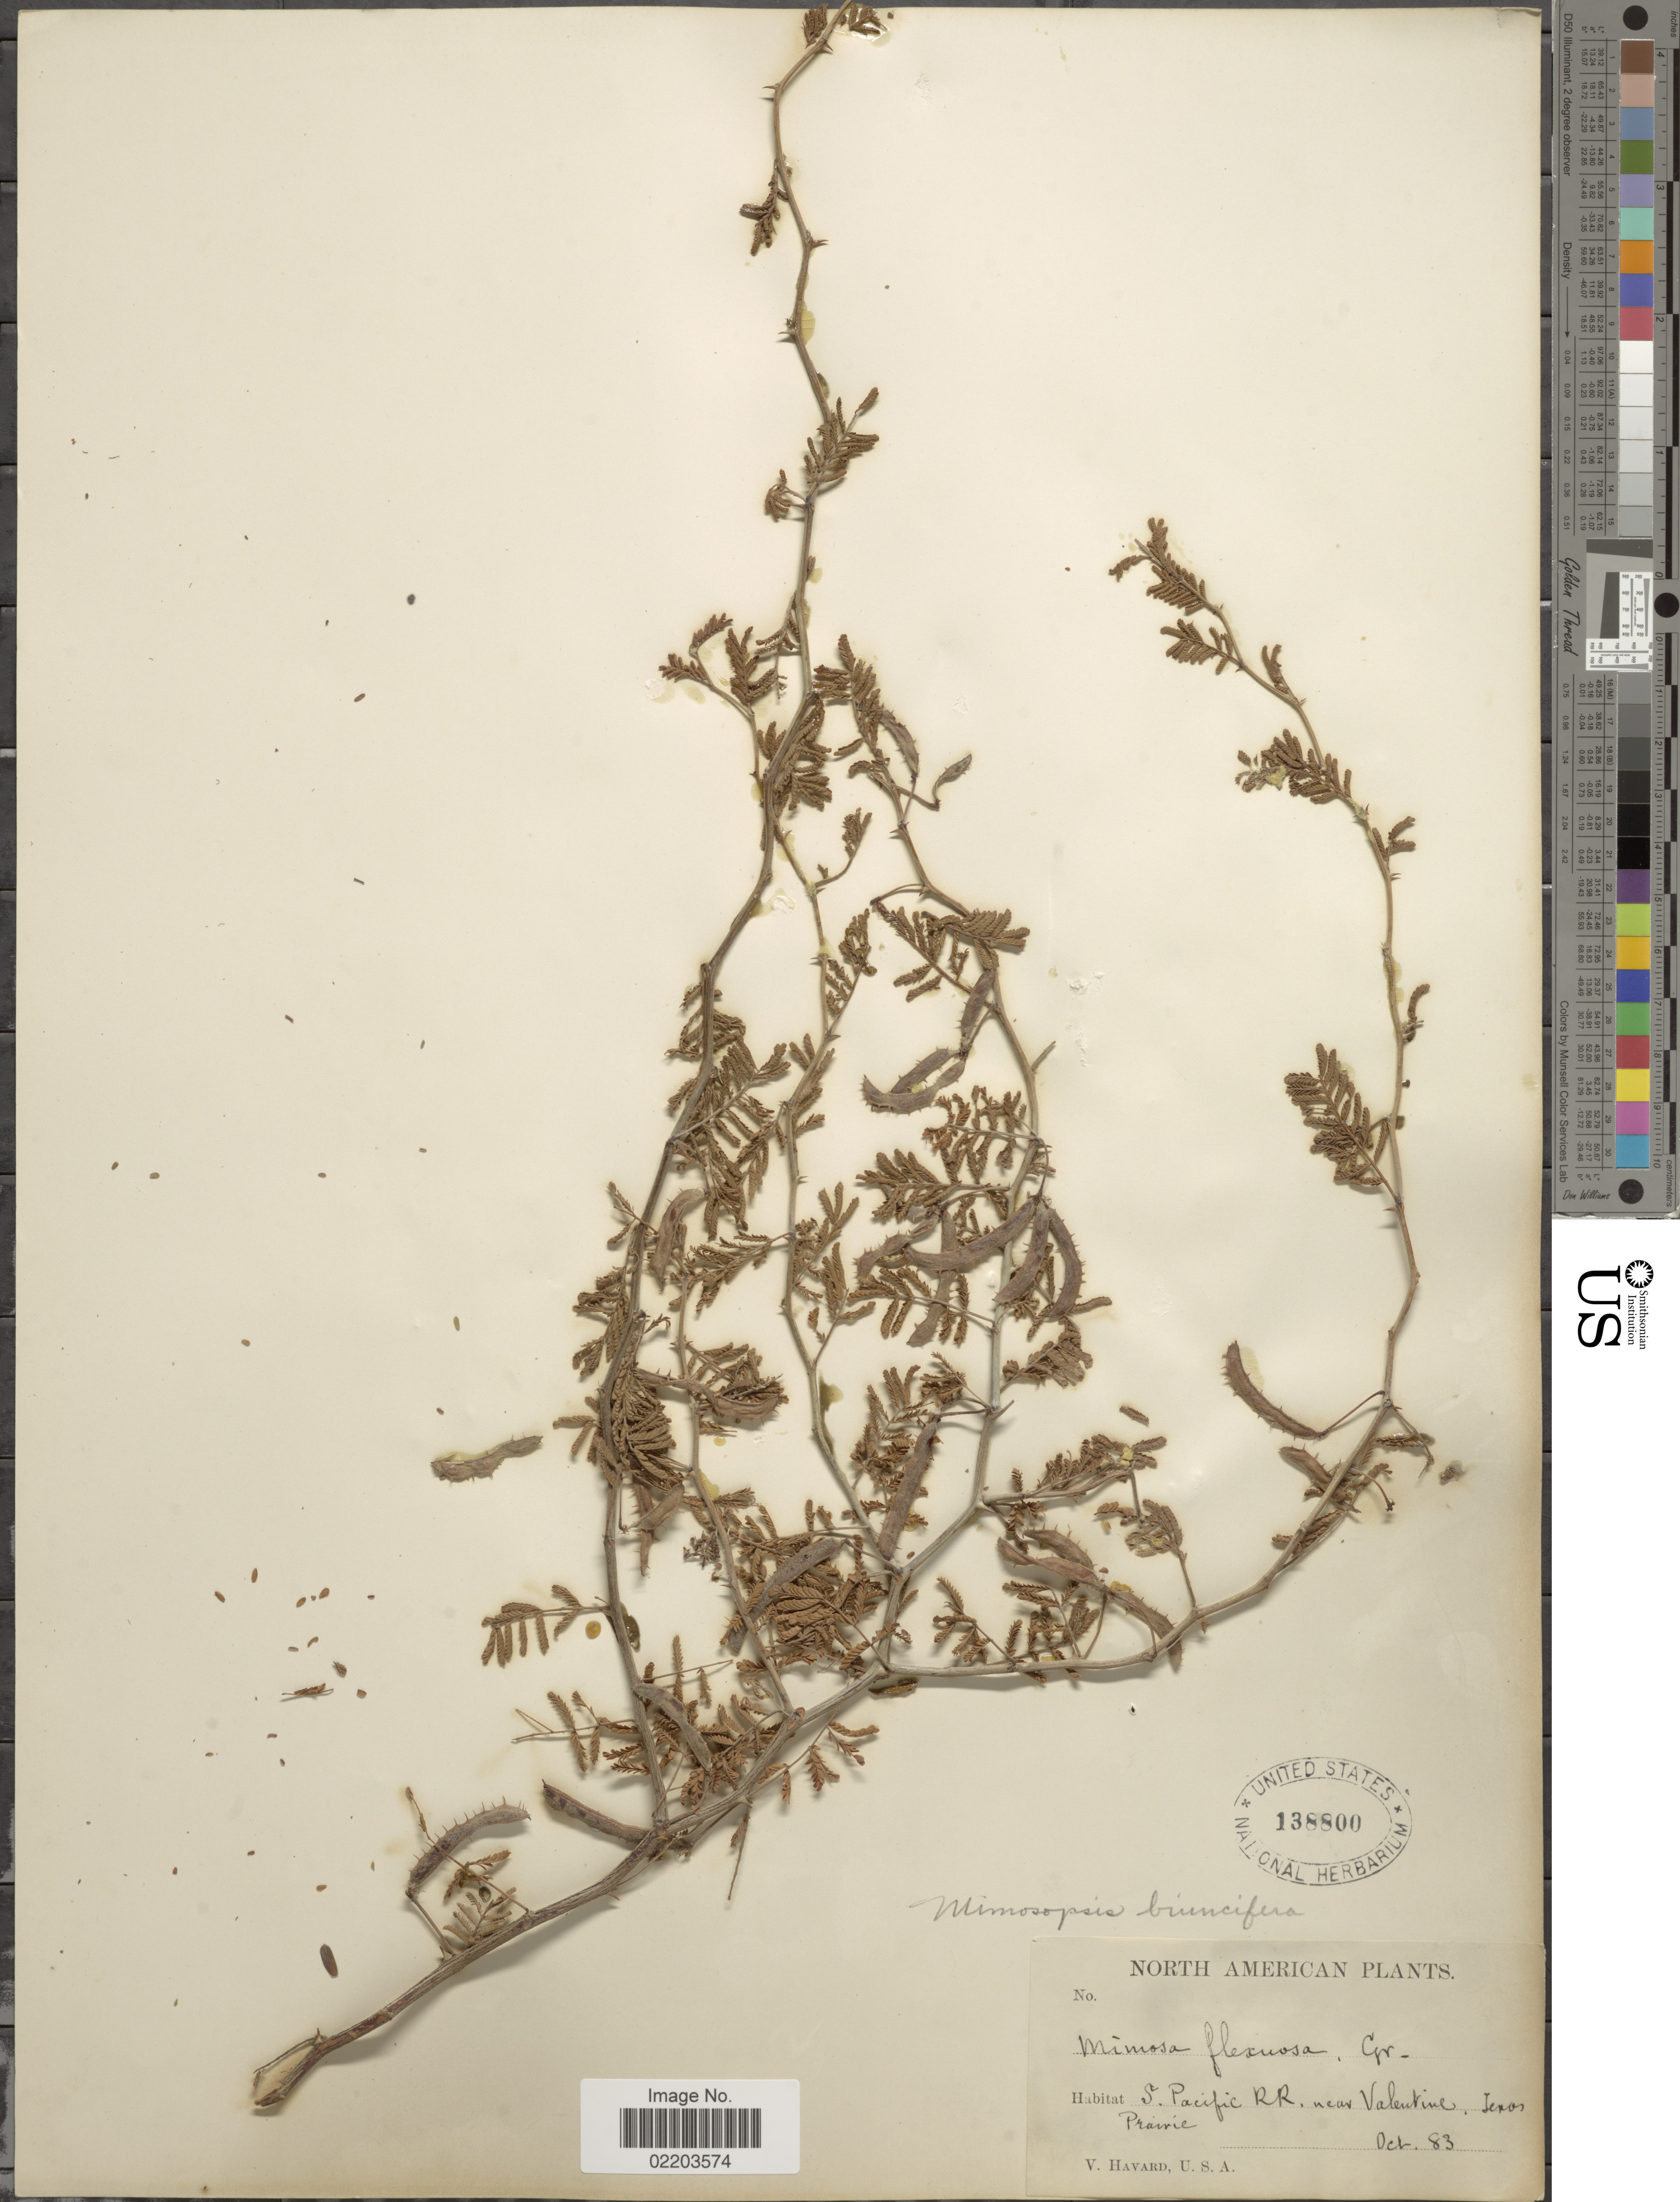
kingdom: Plantae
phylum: Tracheophyta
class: Magnoliopsida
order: Fabales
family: Fabaceae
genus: Mimosa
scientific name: Mimosa biuncifera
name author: Benth.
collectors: V. Havard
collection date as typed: Transcribed d/m/y: /10/83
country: United States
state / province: Texas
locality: S. Pacific RR, near Valentine, Prairie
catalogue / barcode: US 138800